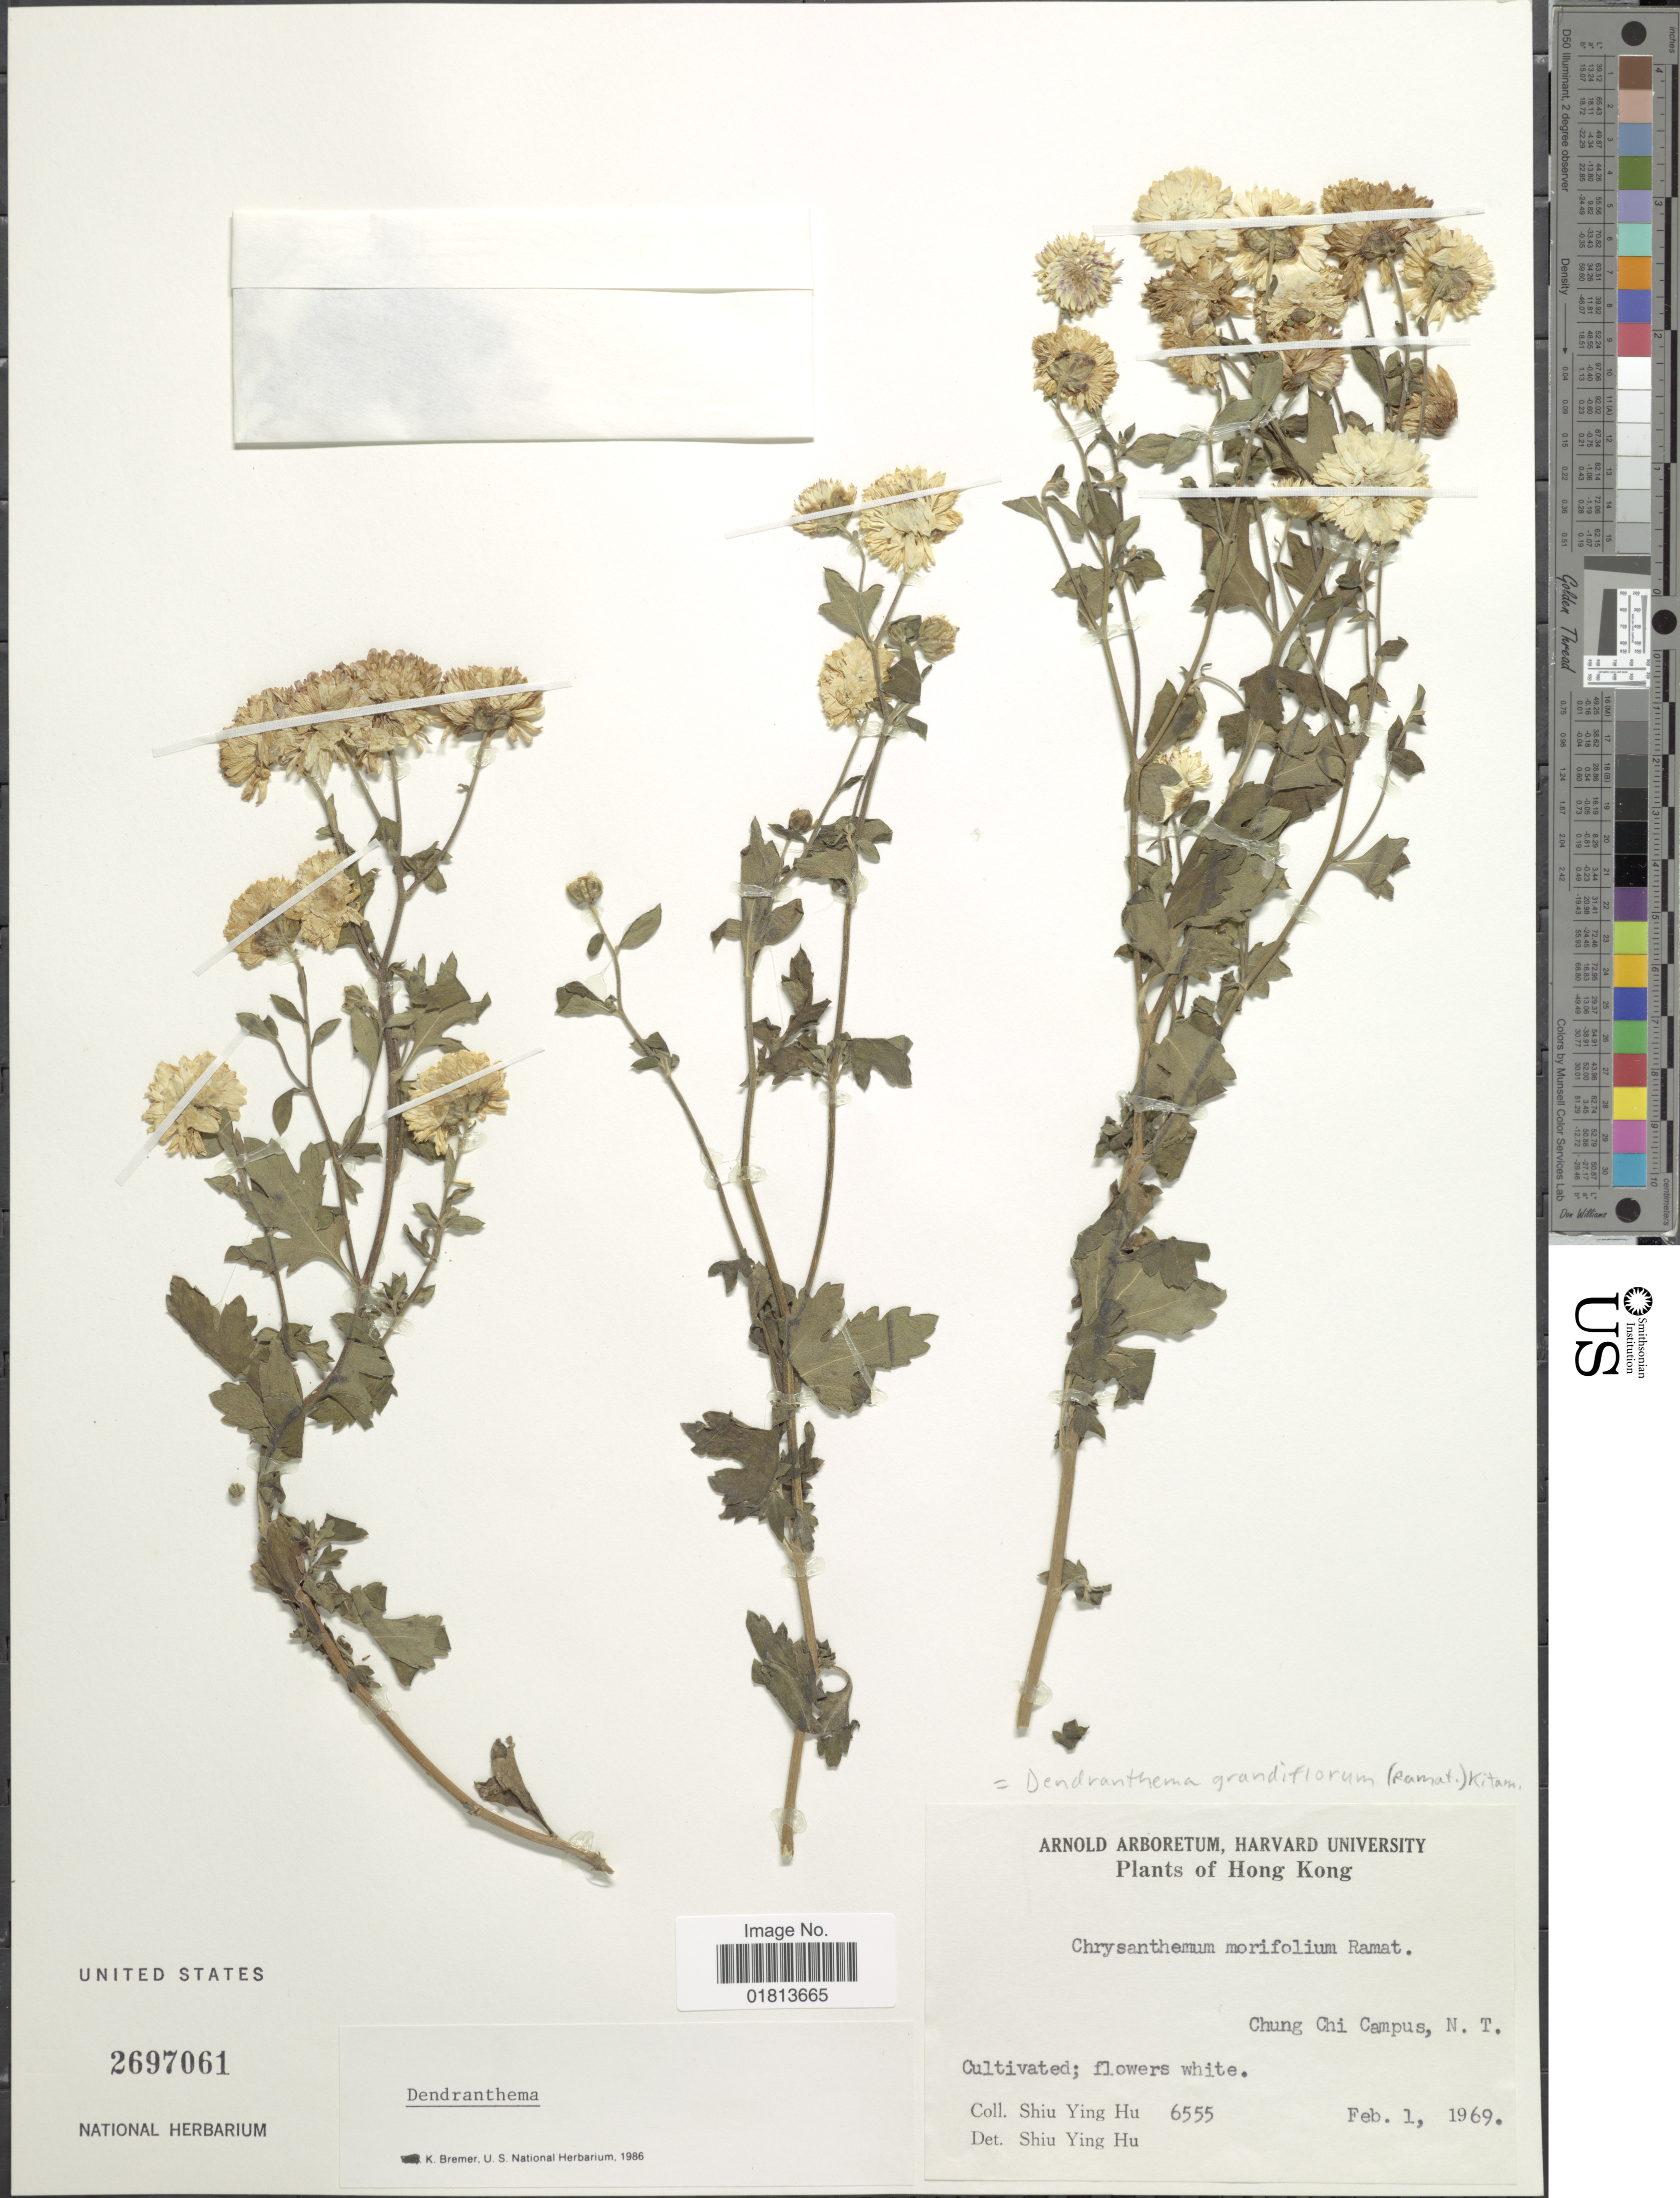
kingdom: Plantae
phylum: Tracheophyta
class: Magnoliopsida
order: Asterales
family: Asteraceae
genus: Dendranthema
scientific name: Dendranthema grandiflorum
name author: (Ramat.) Kitam.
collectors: S. Y. Hu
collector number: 6555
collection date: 1969-02-01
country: China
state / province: Hong Kong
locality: Chung Chi Campus, N. T.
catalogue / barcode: US 2697061